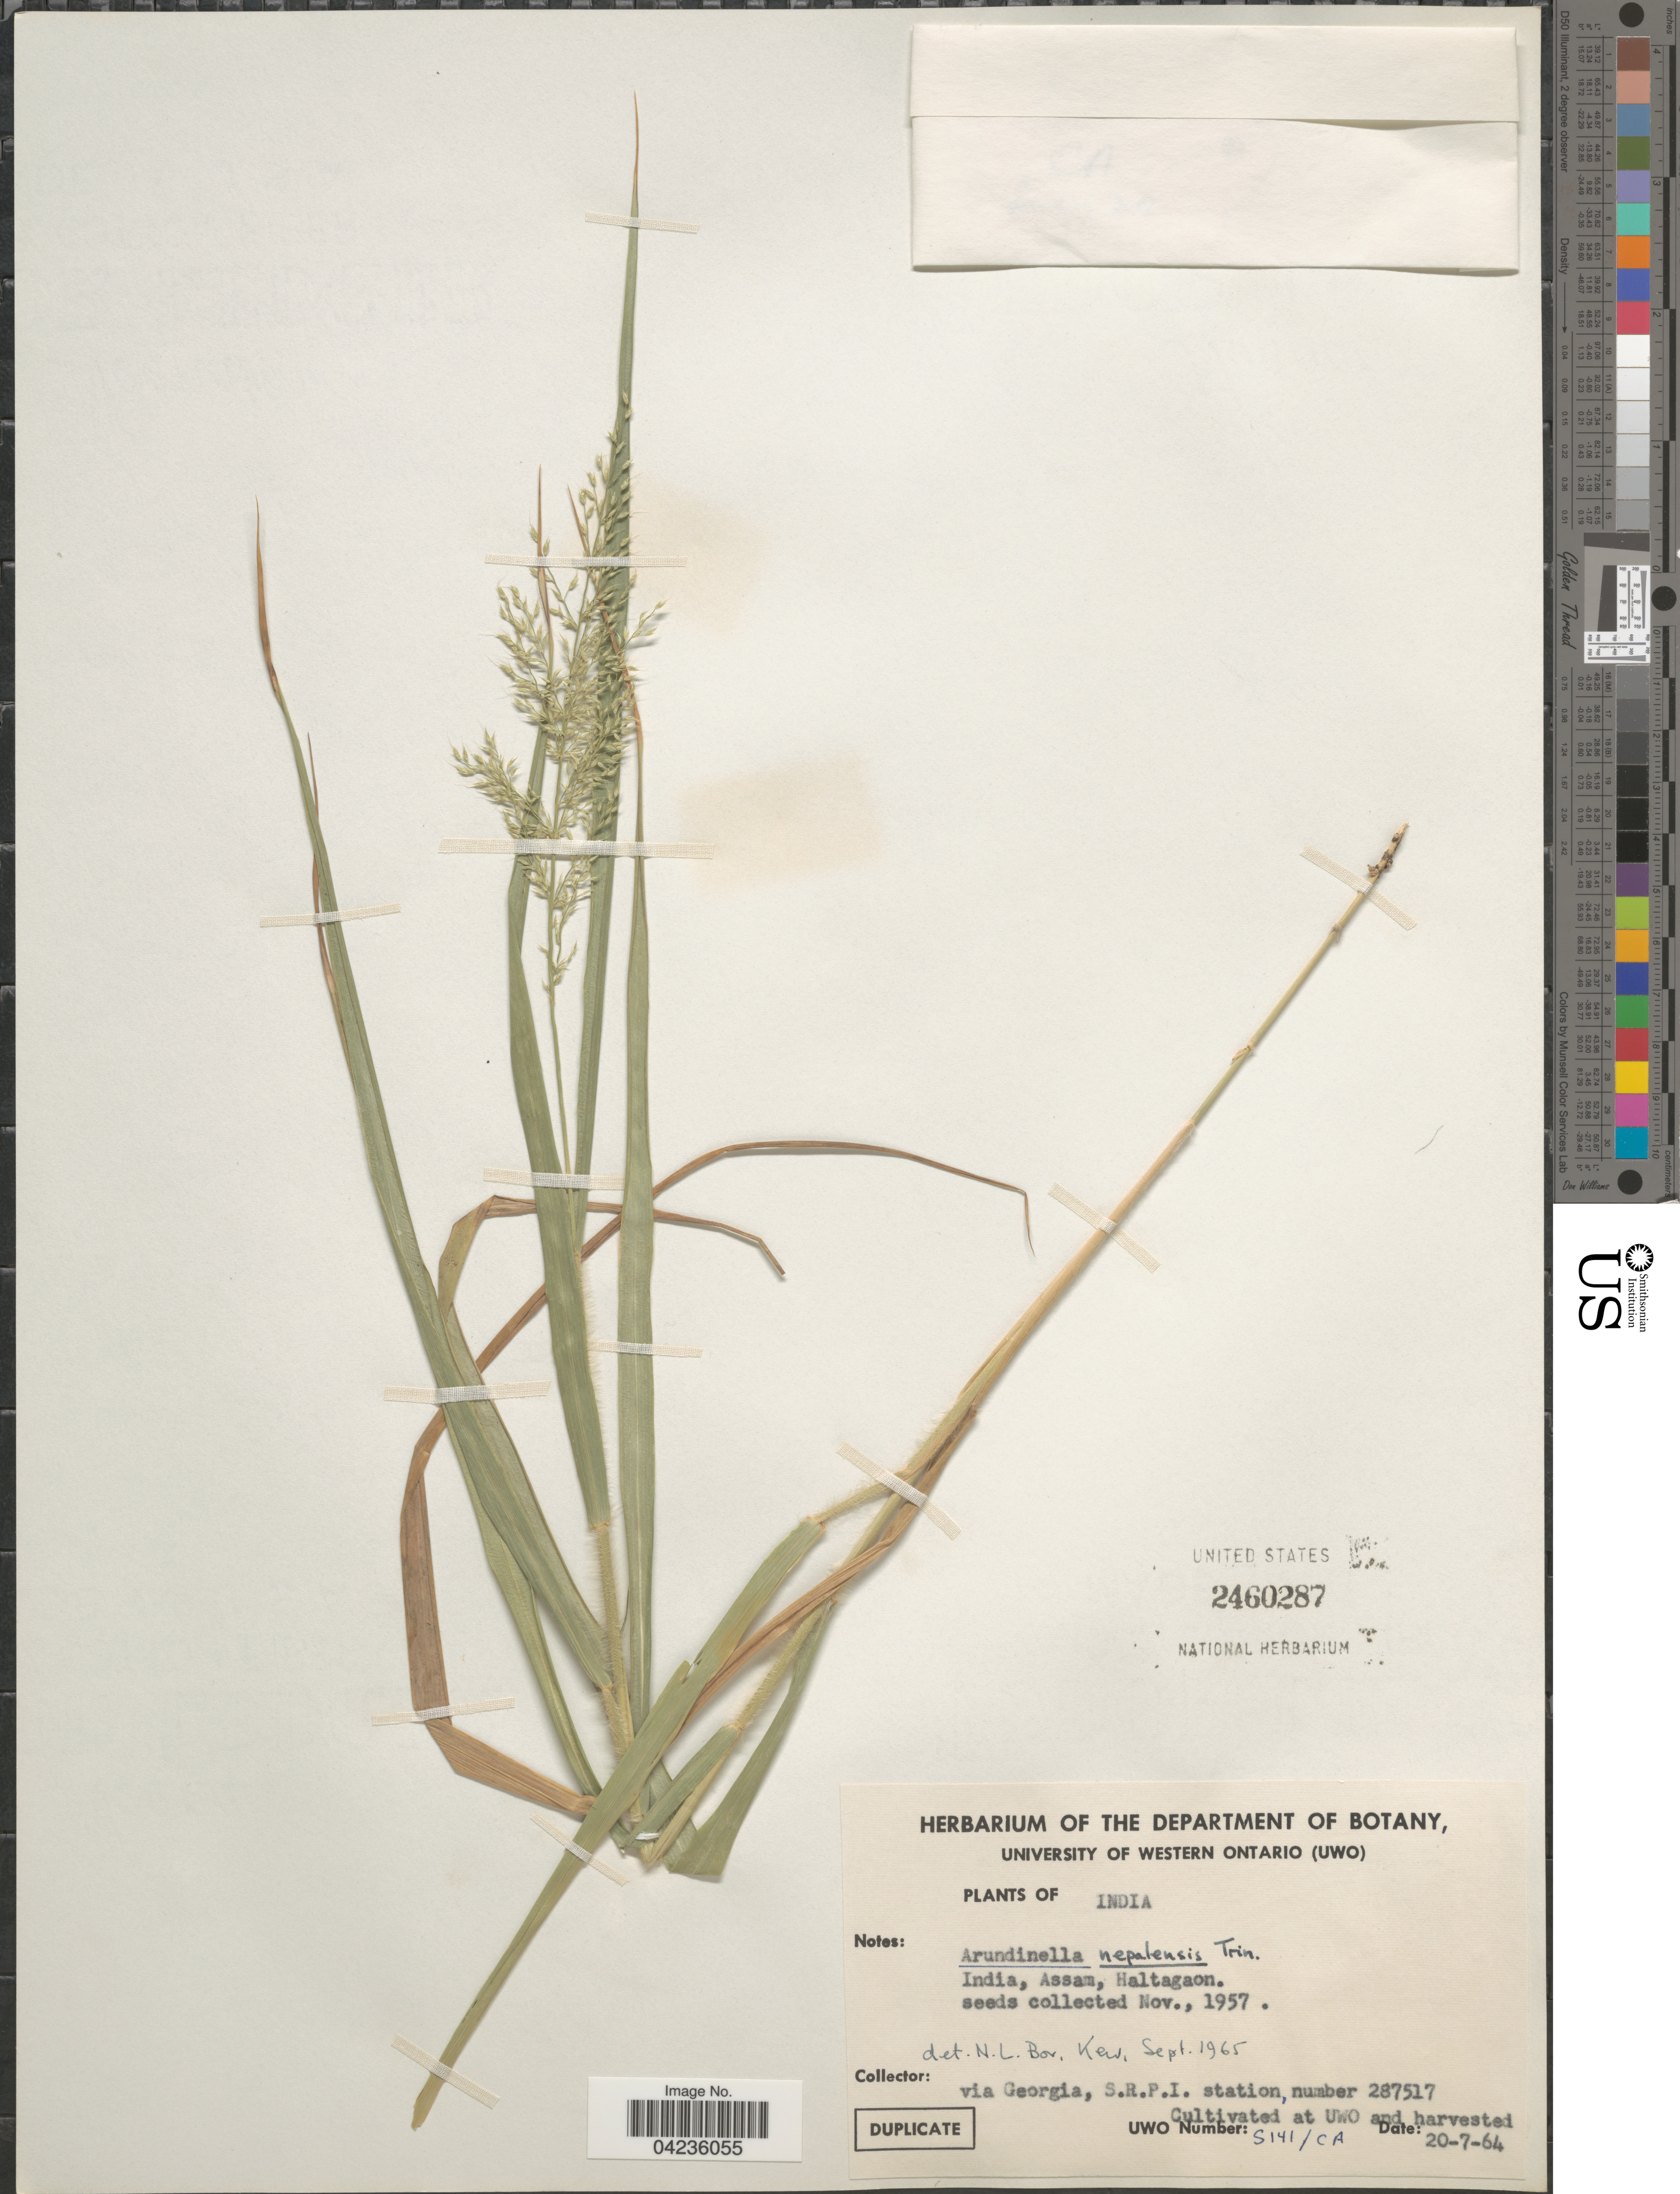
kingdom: Plantae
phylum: Tracheophyta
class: Liliopsida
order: Poales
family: Poaceae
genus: Arundinella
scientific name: Arundinella nepalensis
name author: Trin.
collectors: Ex herb. of the Department of Botany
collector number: S141/CA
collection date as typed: Transcribed d/m/y: 20/7/64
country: Canada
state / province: Ontario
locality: At UWO.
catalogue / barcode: US 2460287